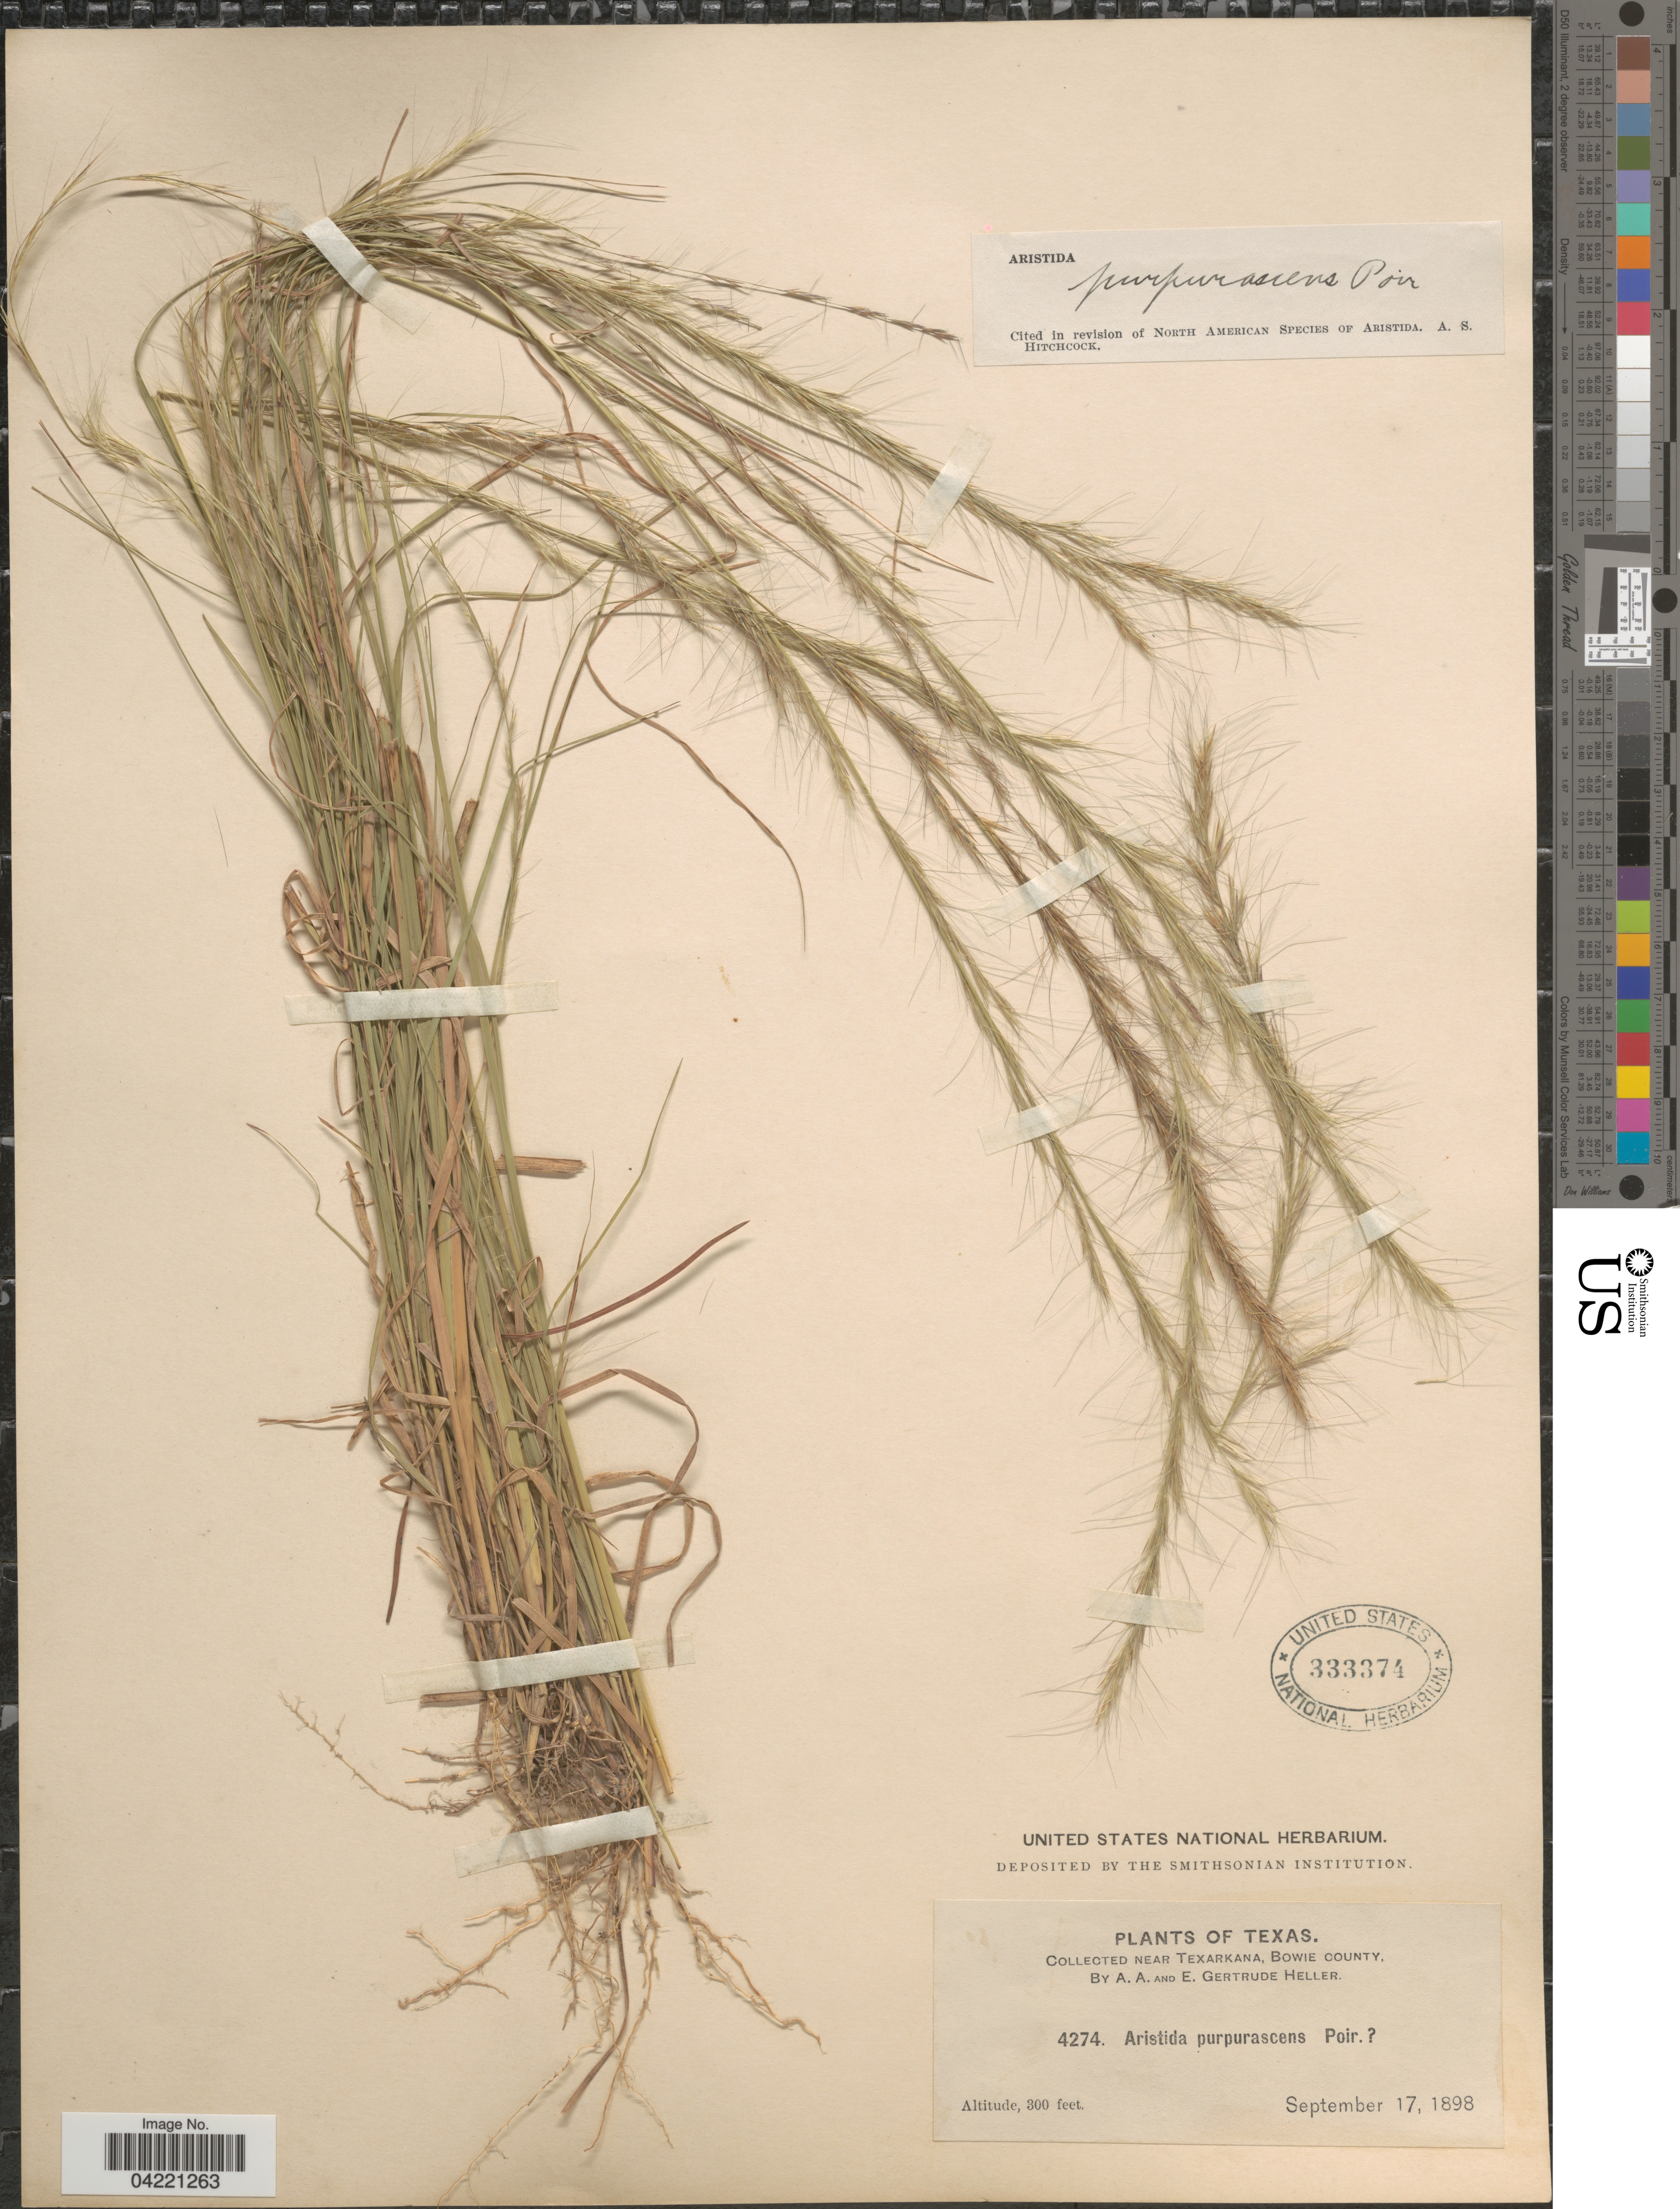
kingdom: Plantae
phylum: Tracheophyta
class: Liliopsida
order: Poales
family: Poaceae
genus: Aristida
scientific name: Aristida purpurascens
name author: Poir.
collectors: A. A. Heller & E. G. Heller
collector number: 4274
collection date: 1898-09-17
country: United States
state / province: Texas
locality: Texarkana, Bowei County.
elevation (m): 91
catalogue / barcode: US 333374